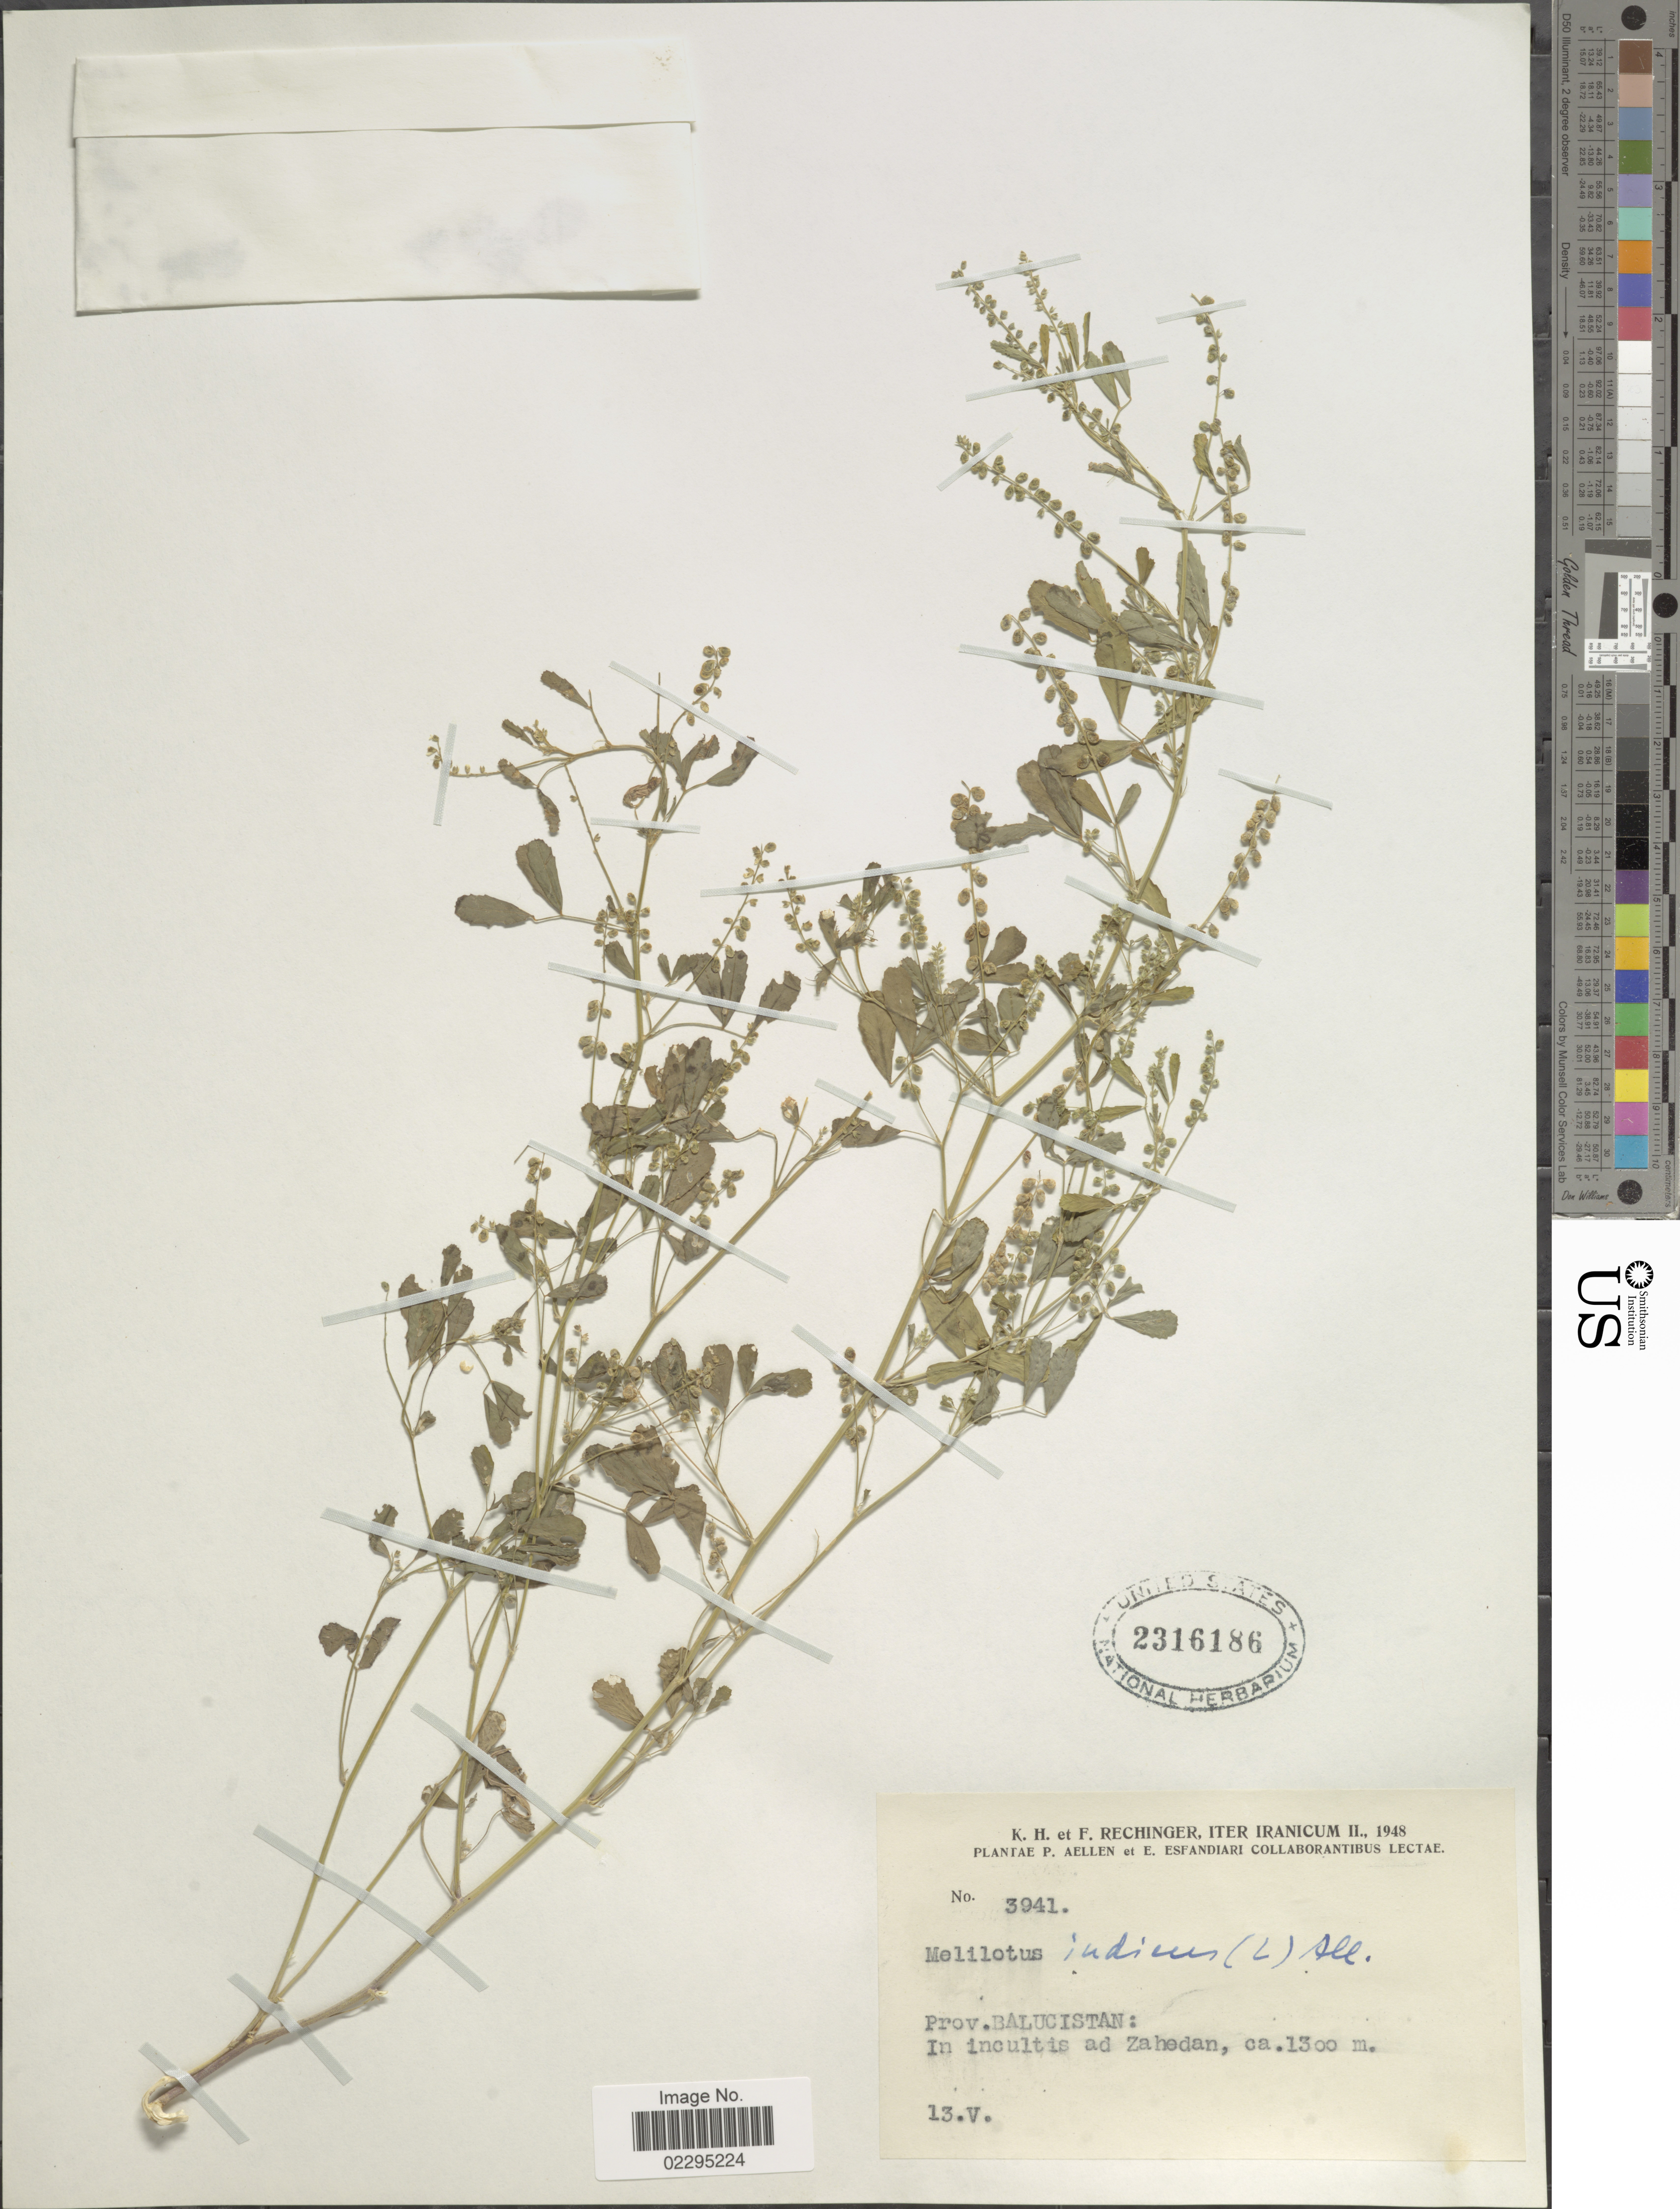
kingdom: Plantae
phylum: Tracheophyta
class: Magnoliopsida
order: Fabales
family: Fabaceae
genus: Melilotus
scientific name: Melilotus indicus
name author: (L.) All.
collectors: K. H. Rechinger & F. Rechinger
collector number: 3941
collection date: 1948-05-13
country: Iran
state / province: Sistan and Baluchistan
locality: Prov. Balucistan: In incultis ad Zahedan.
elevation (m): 1300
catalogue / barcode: US 2316186